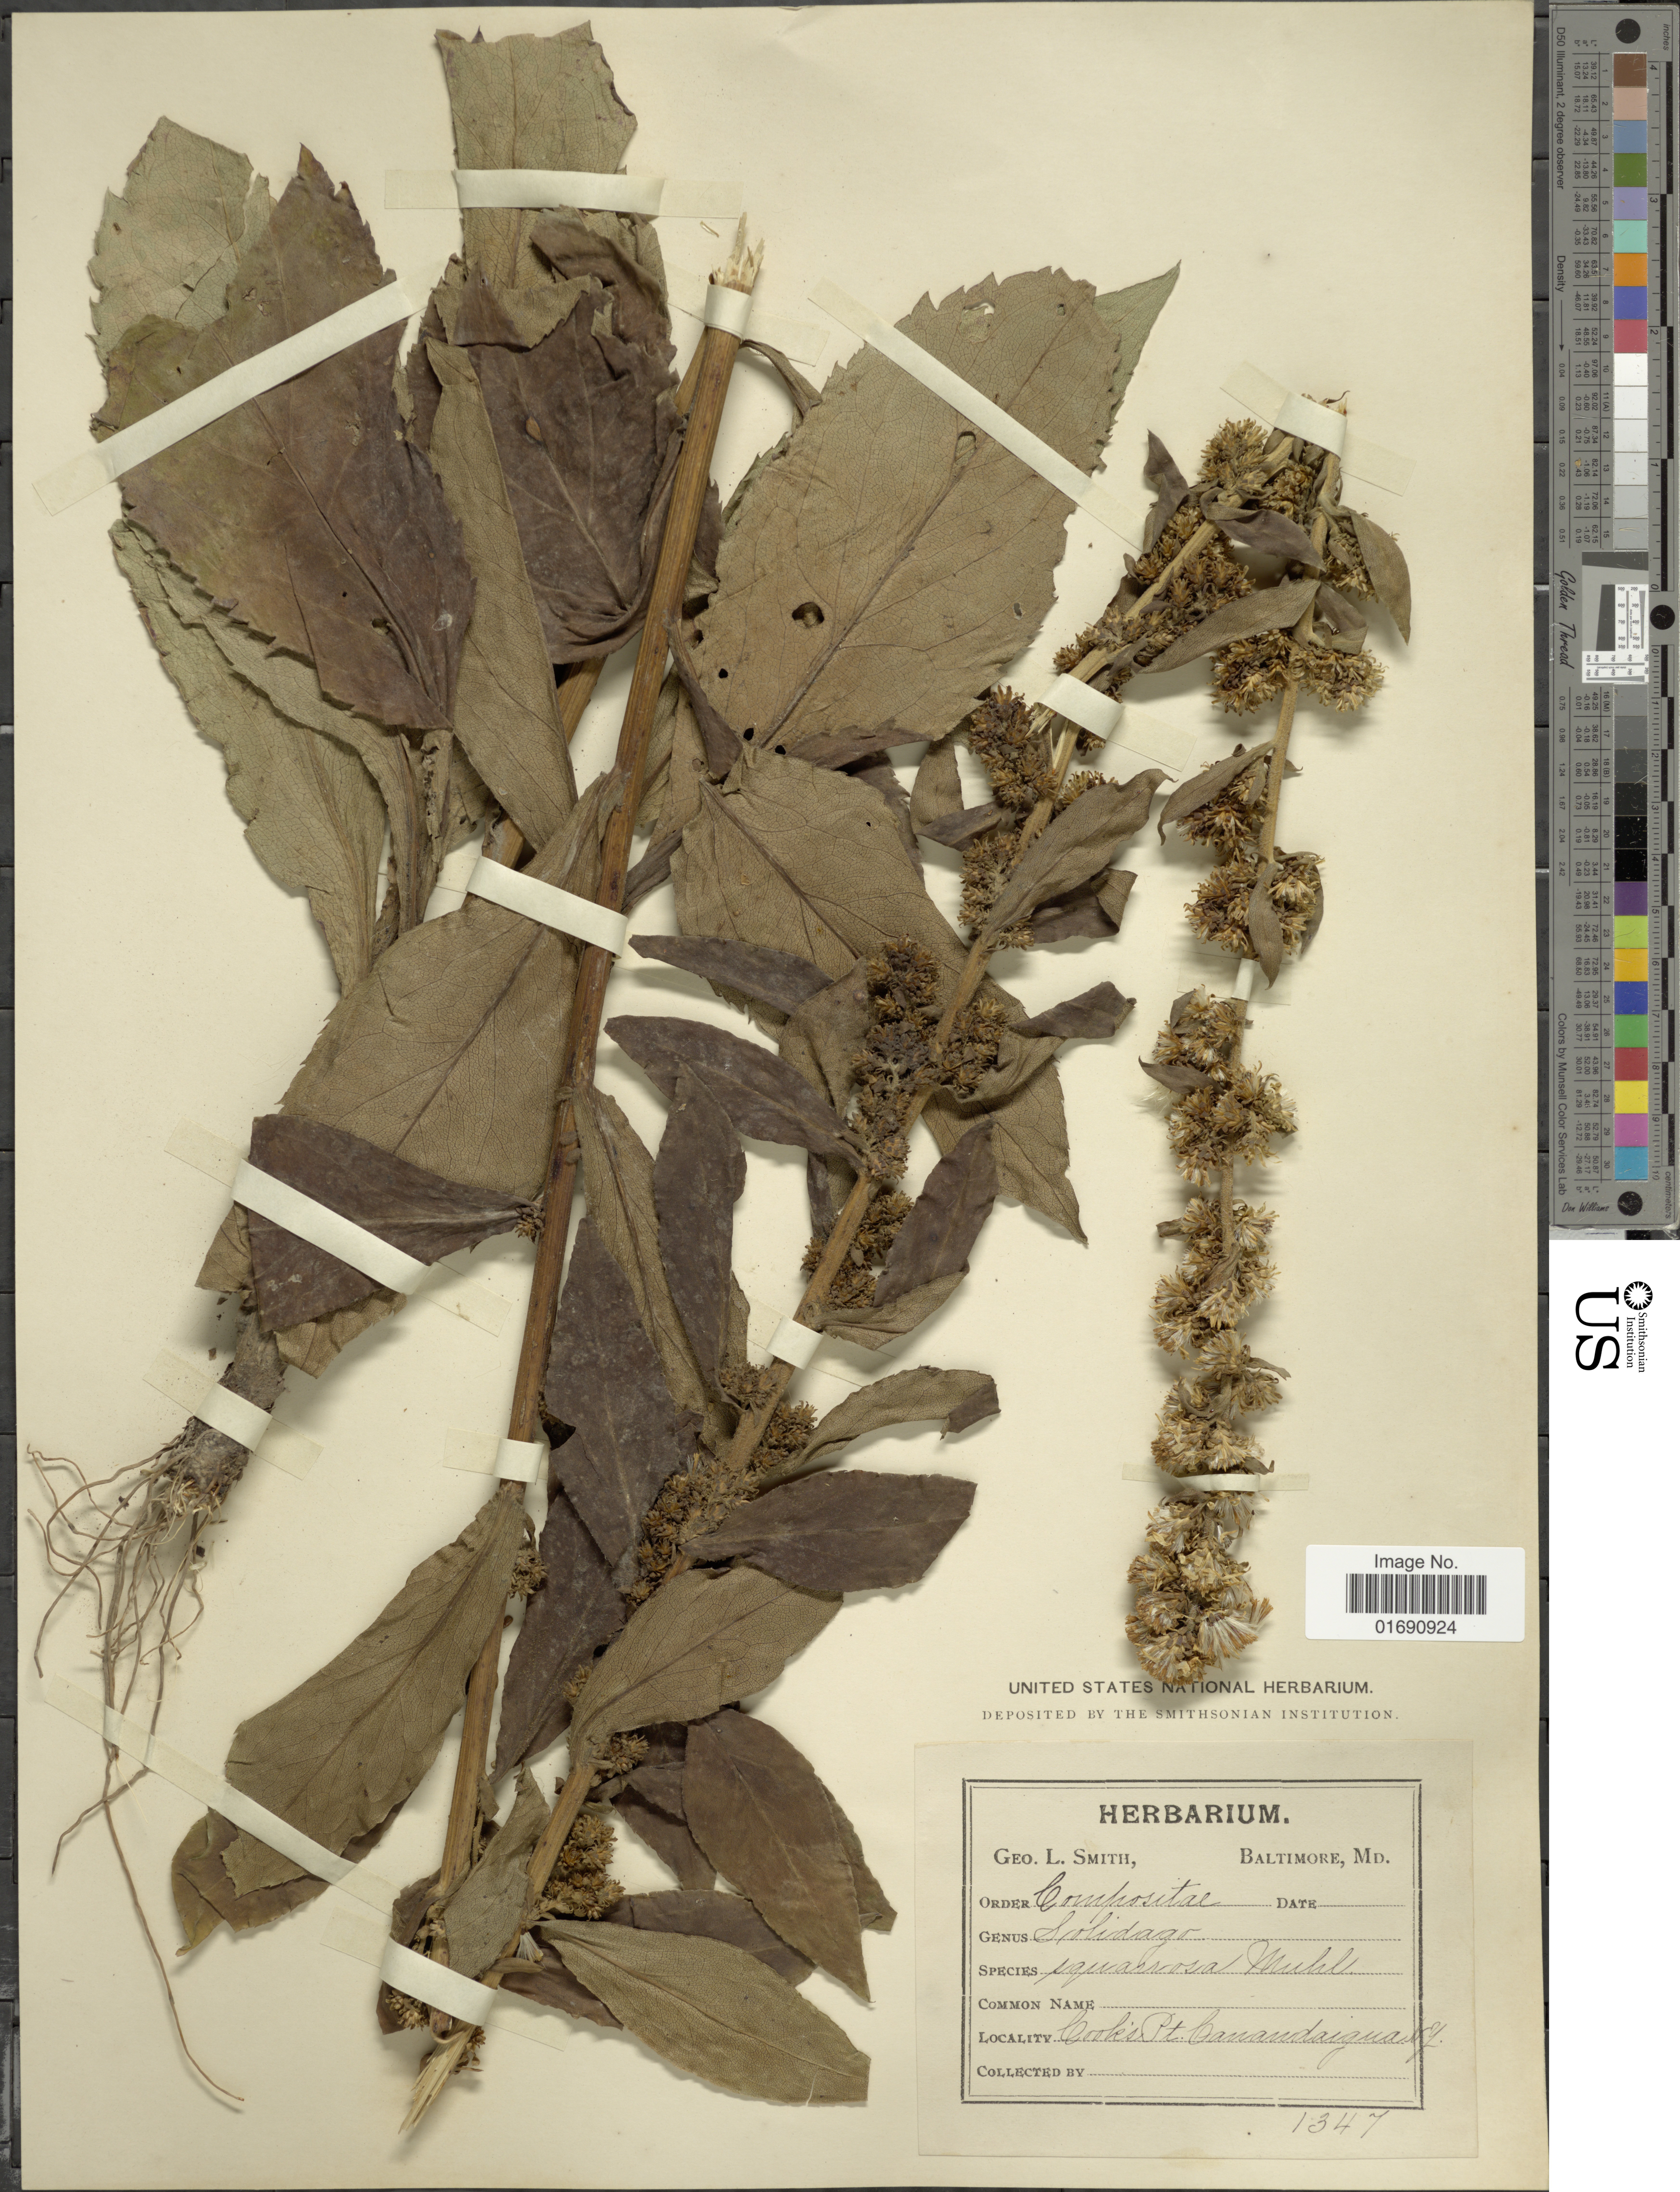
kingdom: Plantae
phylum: Tracheophyta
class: Magnoliopsida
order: Asterales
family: Asteraceae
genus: Solidago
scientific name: Solidago squarrosa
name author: Muhl.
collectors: G. L. Smith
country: United States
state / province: New York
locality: Cook's Pt Canandaigua